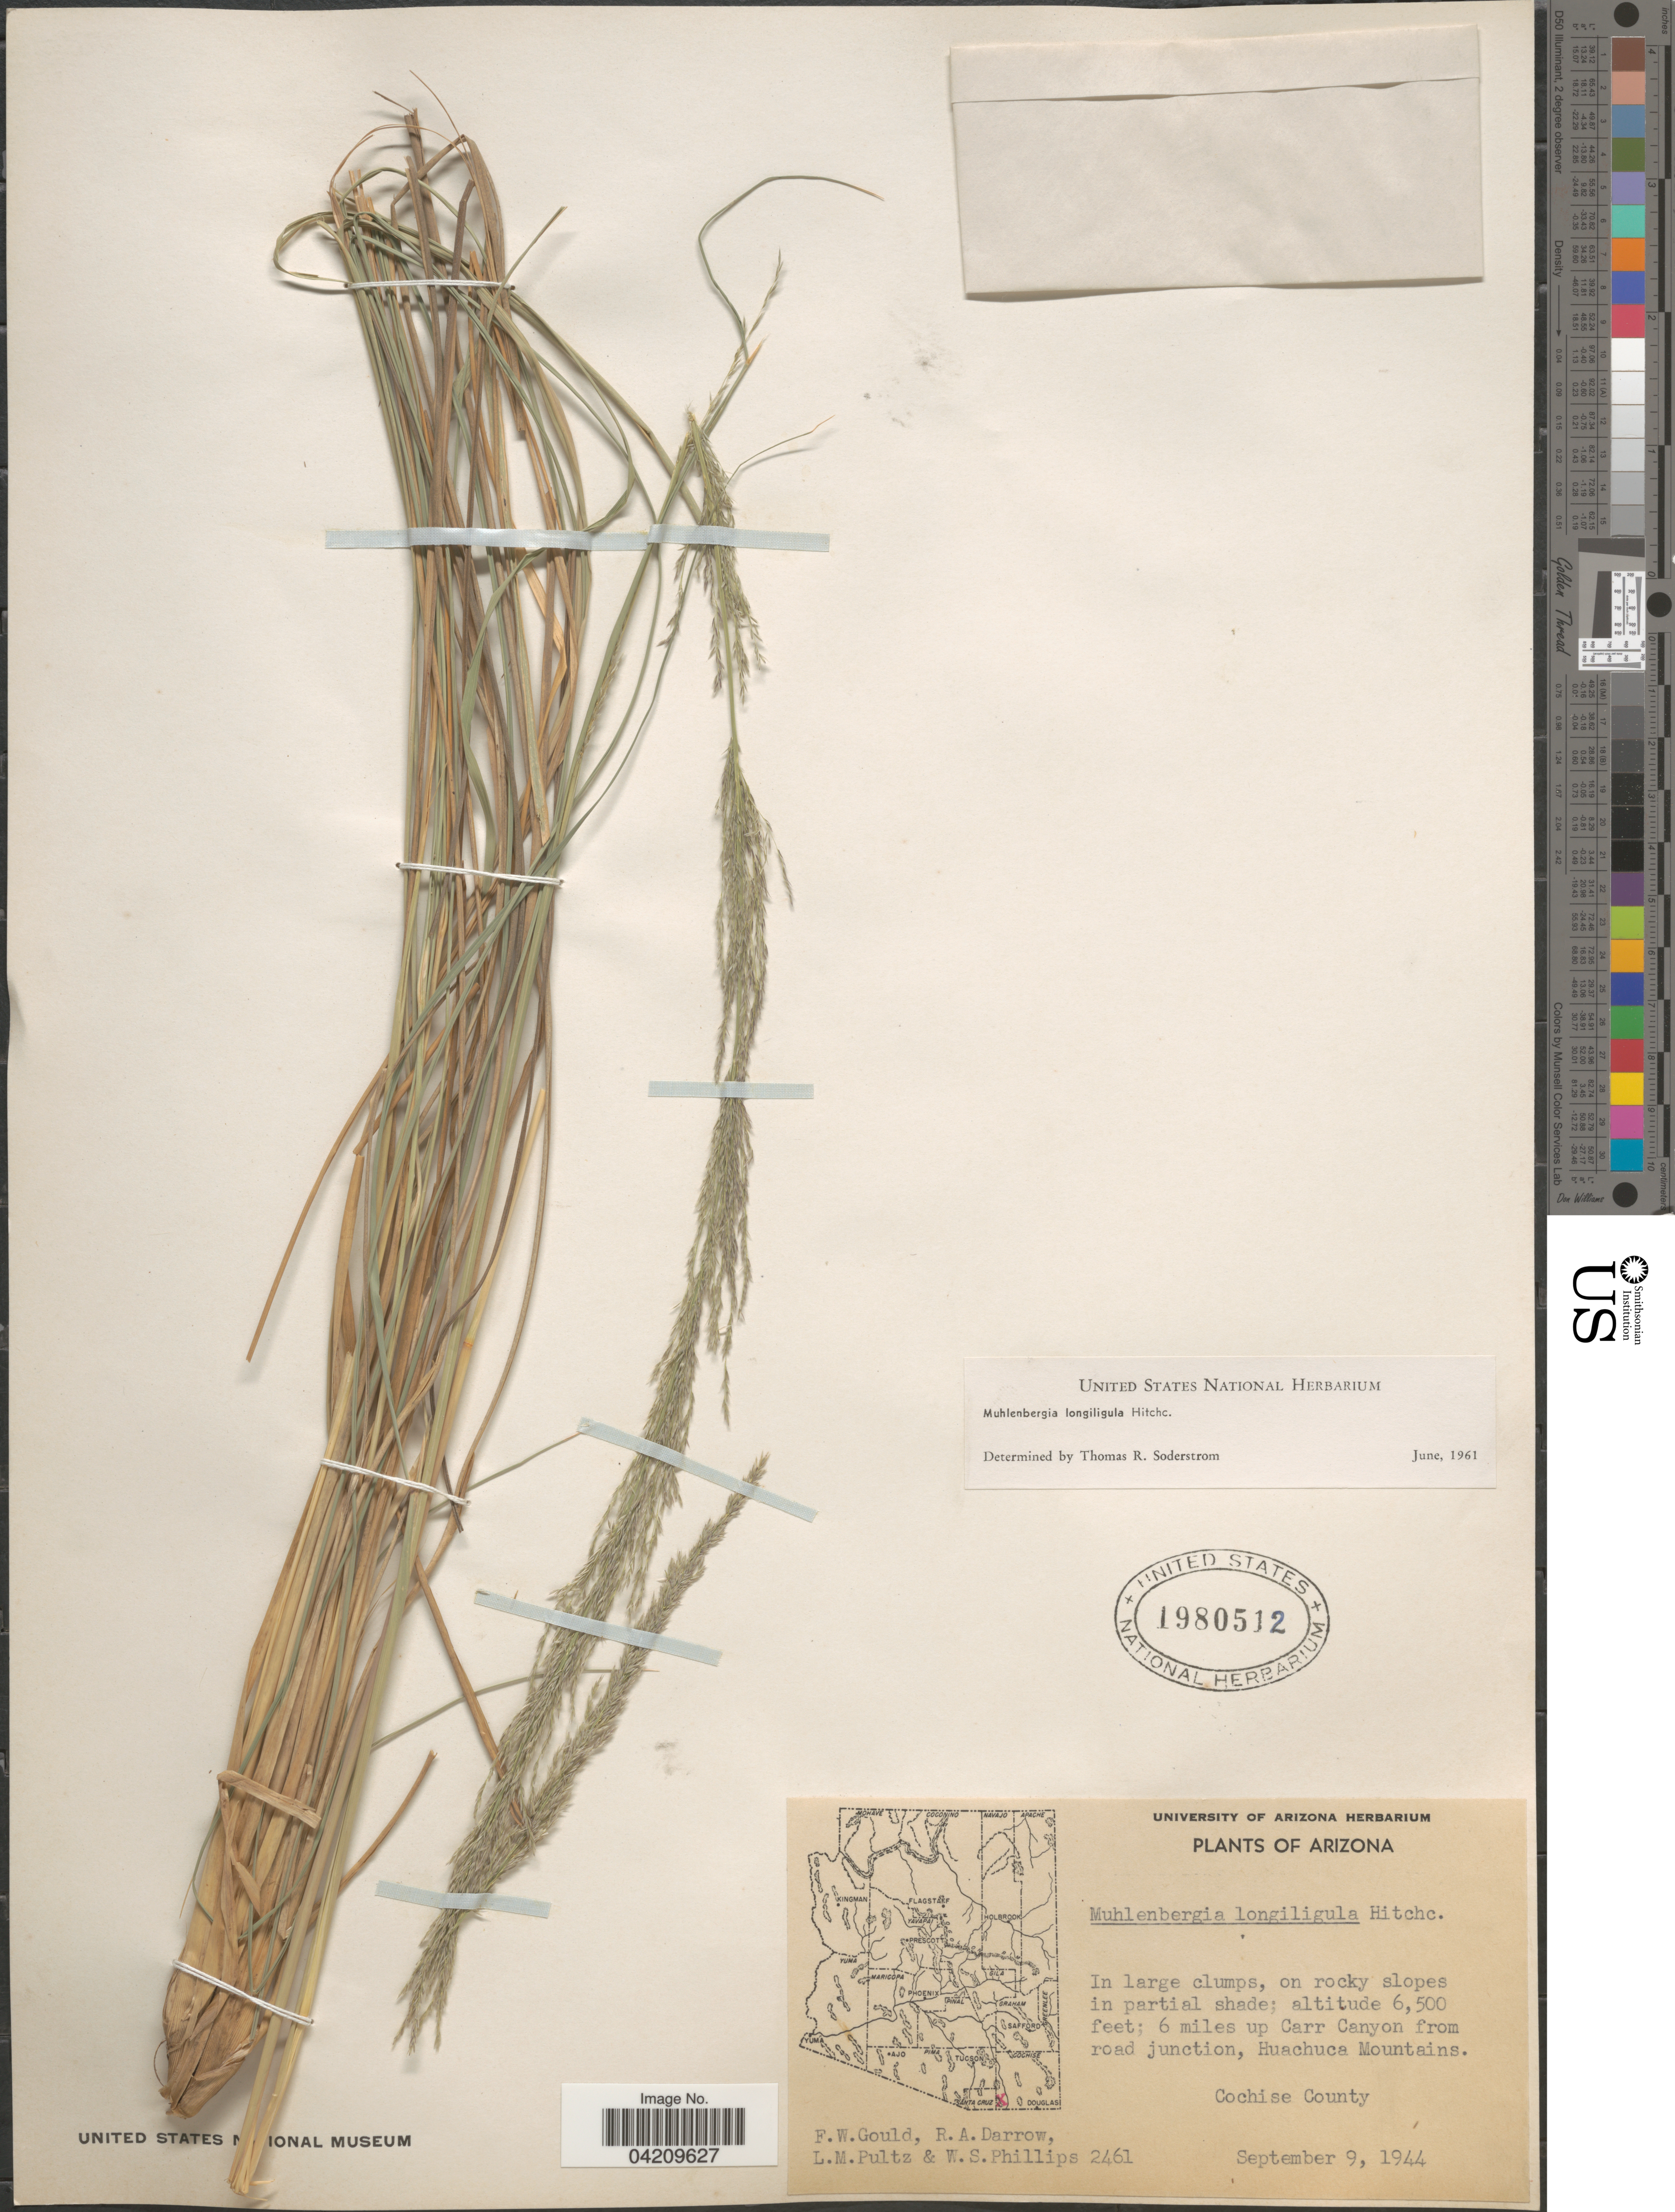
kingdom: Plantae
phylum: Tracheophyta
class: Liliopsida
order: Poales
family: Poaceae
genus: Muhlenbergia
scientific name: Muhlenbergia longiligula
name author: Hitchc.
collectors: F. W. Gould, R. A. Darrow, L. Pultz & W. S. Phillips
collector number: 2461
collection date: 1944-09-09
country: United States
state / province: Arizona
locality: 6 miles up Carr Canyon from road junction, Huachuca Mountains. Cochise County.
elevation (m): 1981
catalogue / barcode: US 1980512